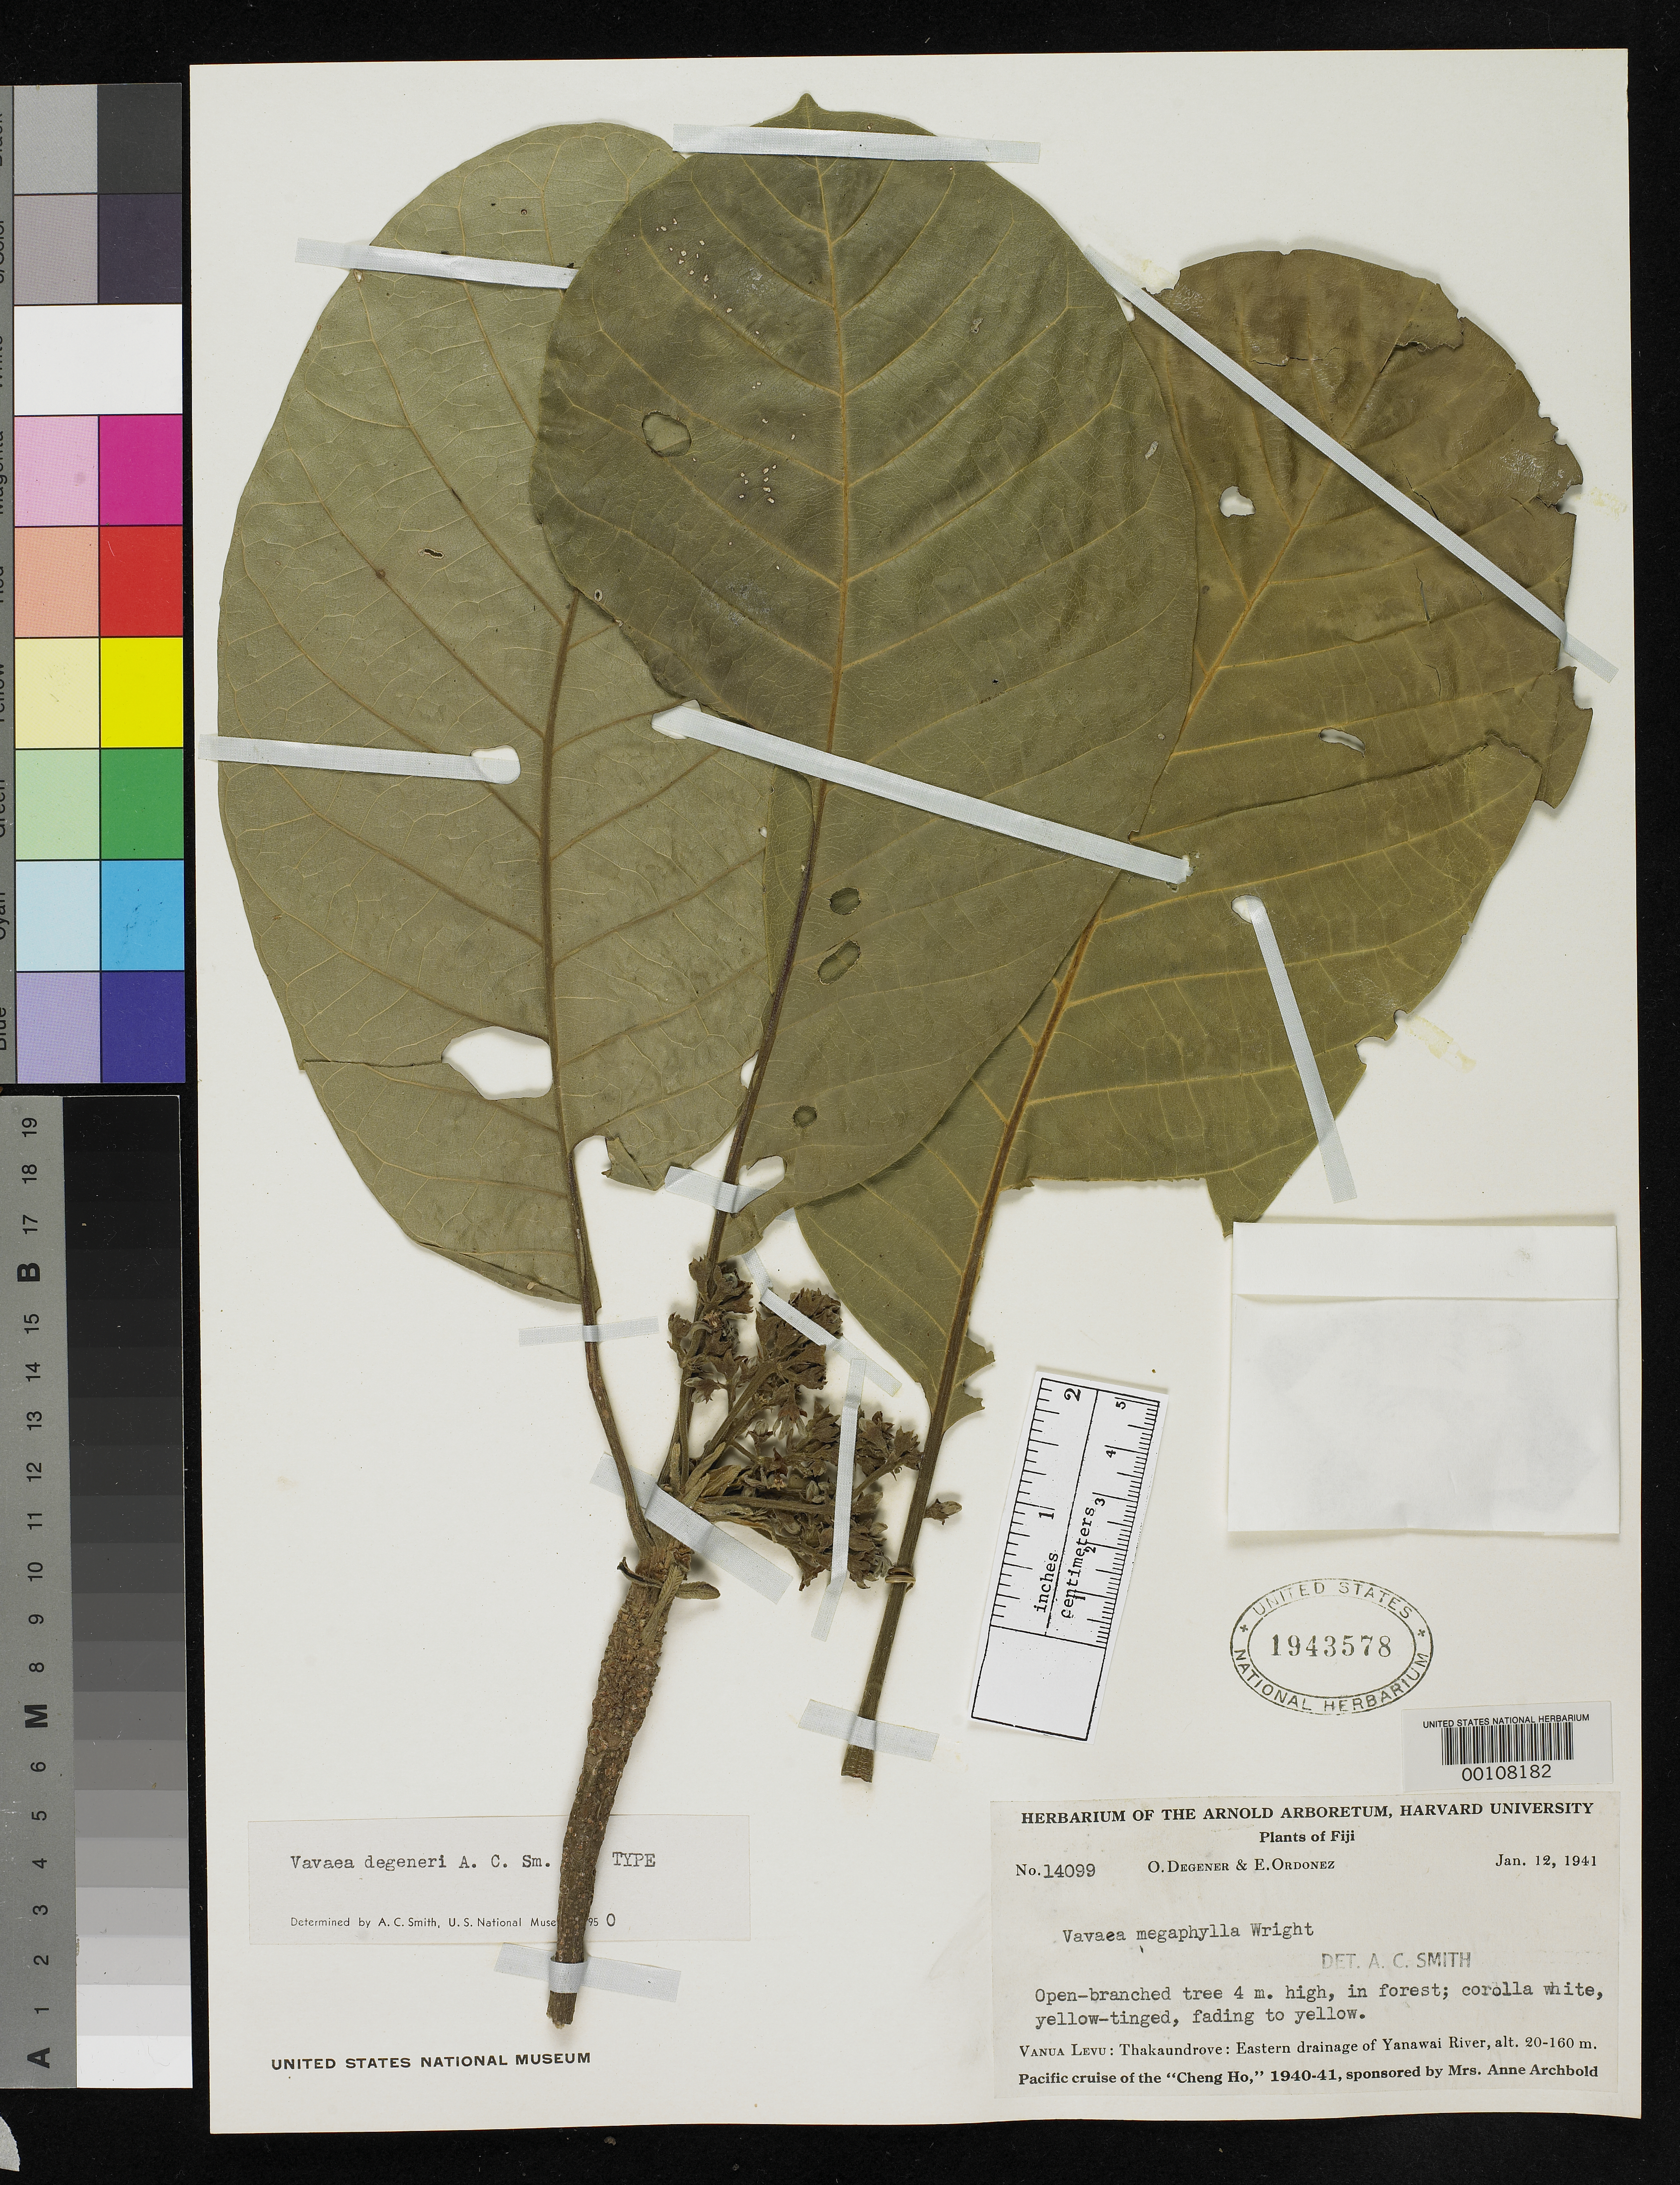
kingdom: Plantae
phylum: Tracheophyta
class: Magnoliopsida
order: Sapindales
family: Meliaceae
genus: Vavaea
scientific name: Vavaea degeneri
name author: A.C. Sm.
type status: Holotype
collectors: O. Degener & E. Ordonez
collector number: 14099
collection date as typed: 12 Jan 1941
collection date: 1941-01-12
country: Fiji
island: Vanua Levu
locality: Thakaudrove, Yanawai River. [Vanua Levu Group]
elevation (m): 20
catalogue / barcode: US 1943578